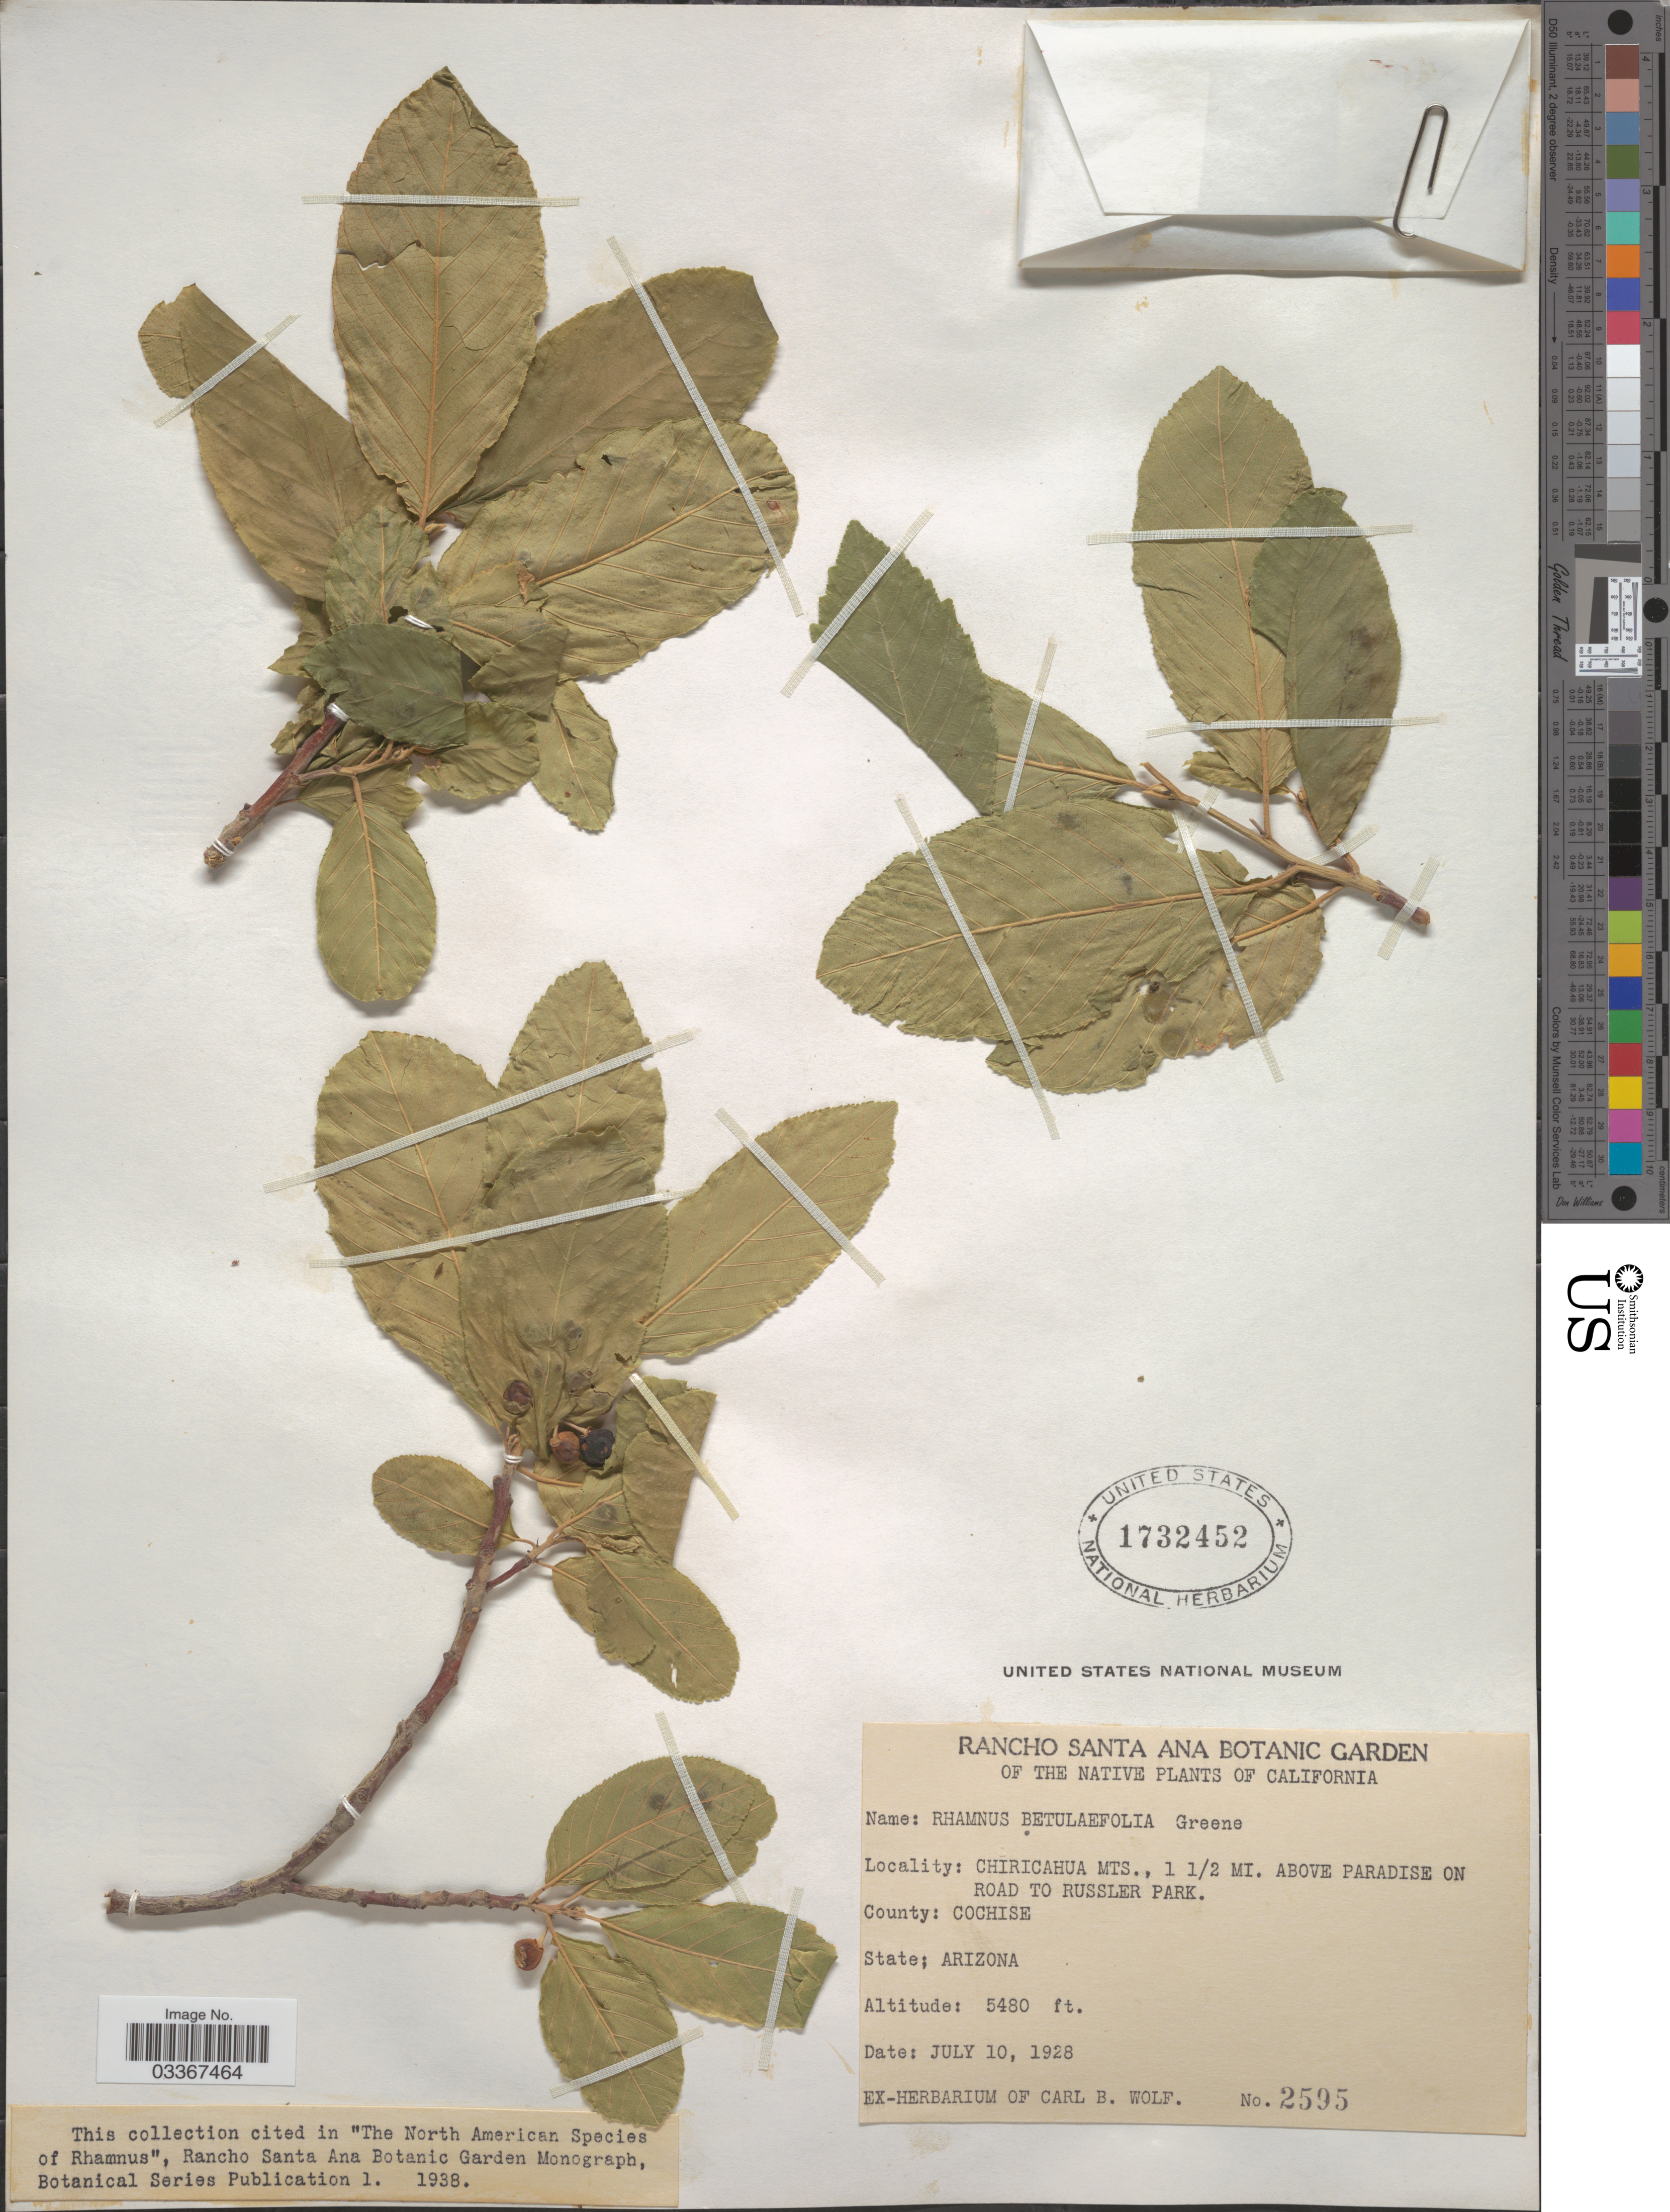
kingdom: Plantae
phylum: Tracheophyta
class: Magnoliopsida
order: Rosales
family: Rhamnaceae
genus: Frangula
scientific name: Frangula betulifolia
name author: (Greene) Grubov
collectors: ex herb. Carl B. Wolf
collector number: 2595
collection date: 1928-07-10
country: United States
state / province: Arizona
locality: Chiricahua Mts., 1 1/2 mt. above Paradise on road to Russler Park. County: Cochise.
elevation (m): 1670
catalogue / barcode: US 1732452